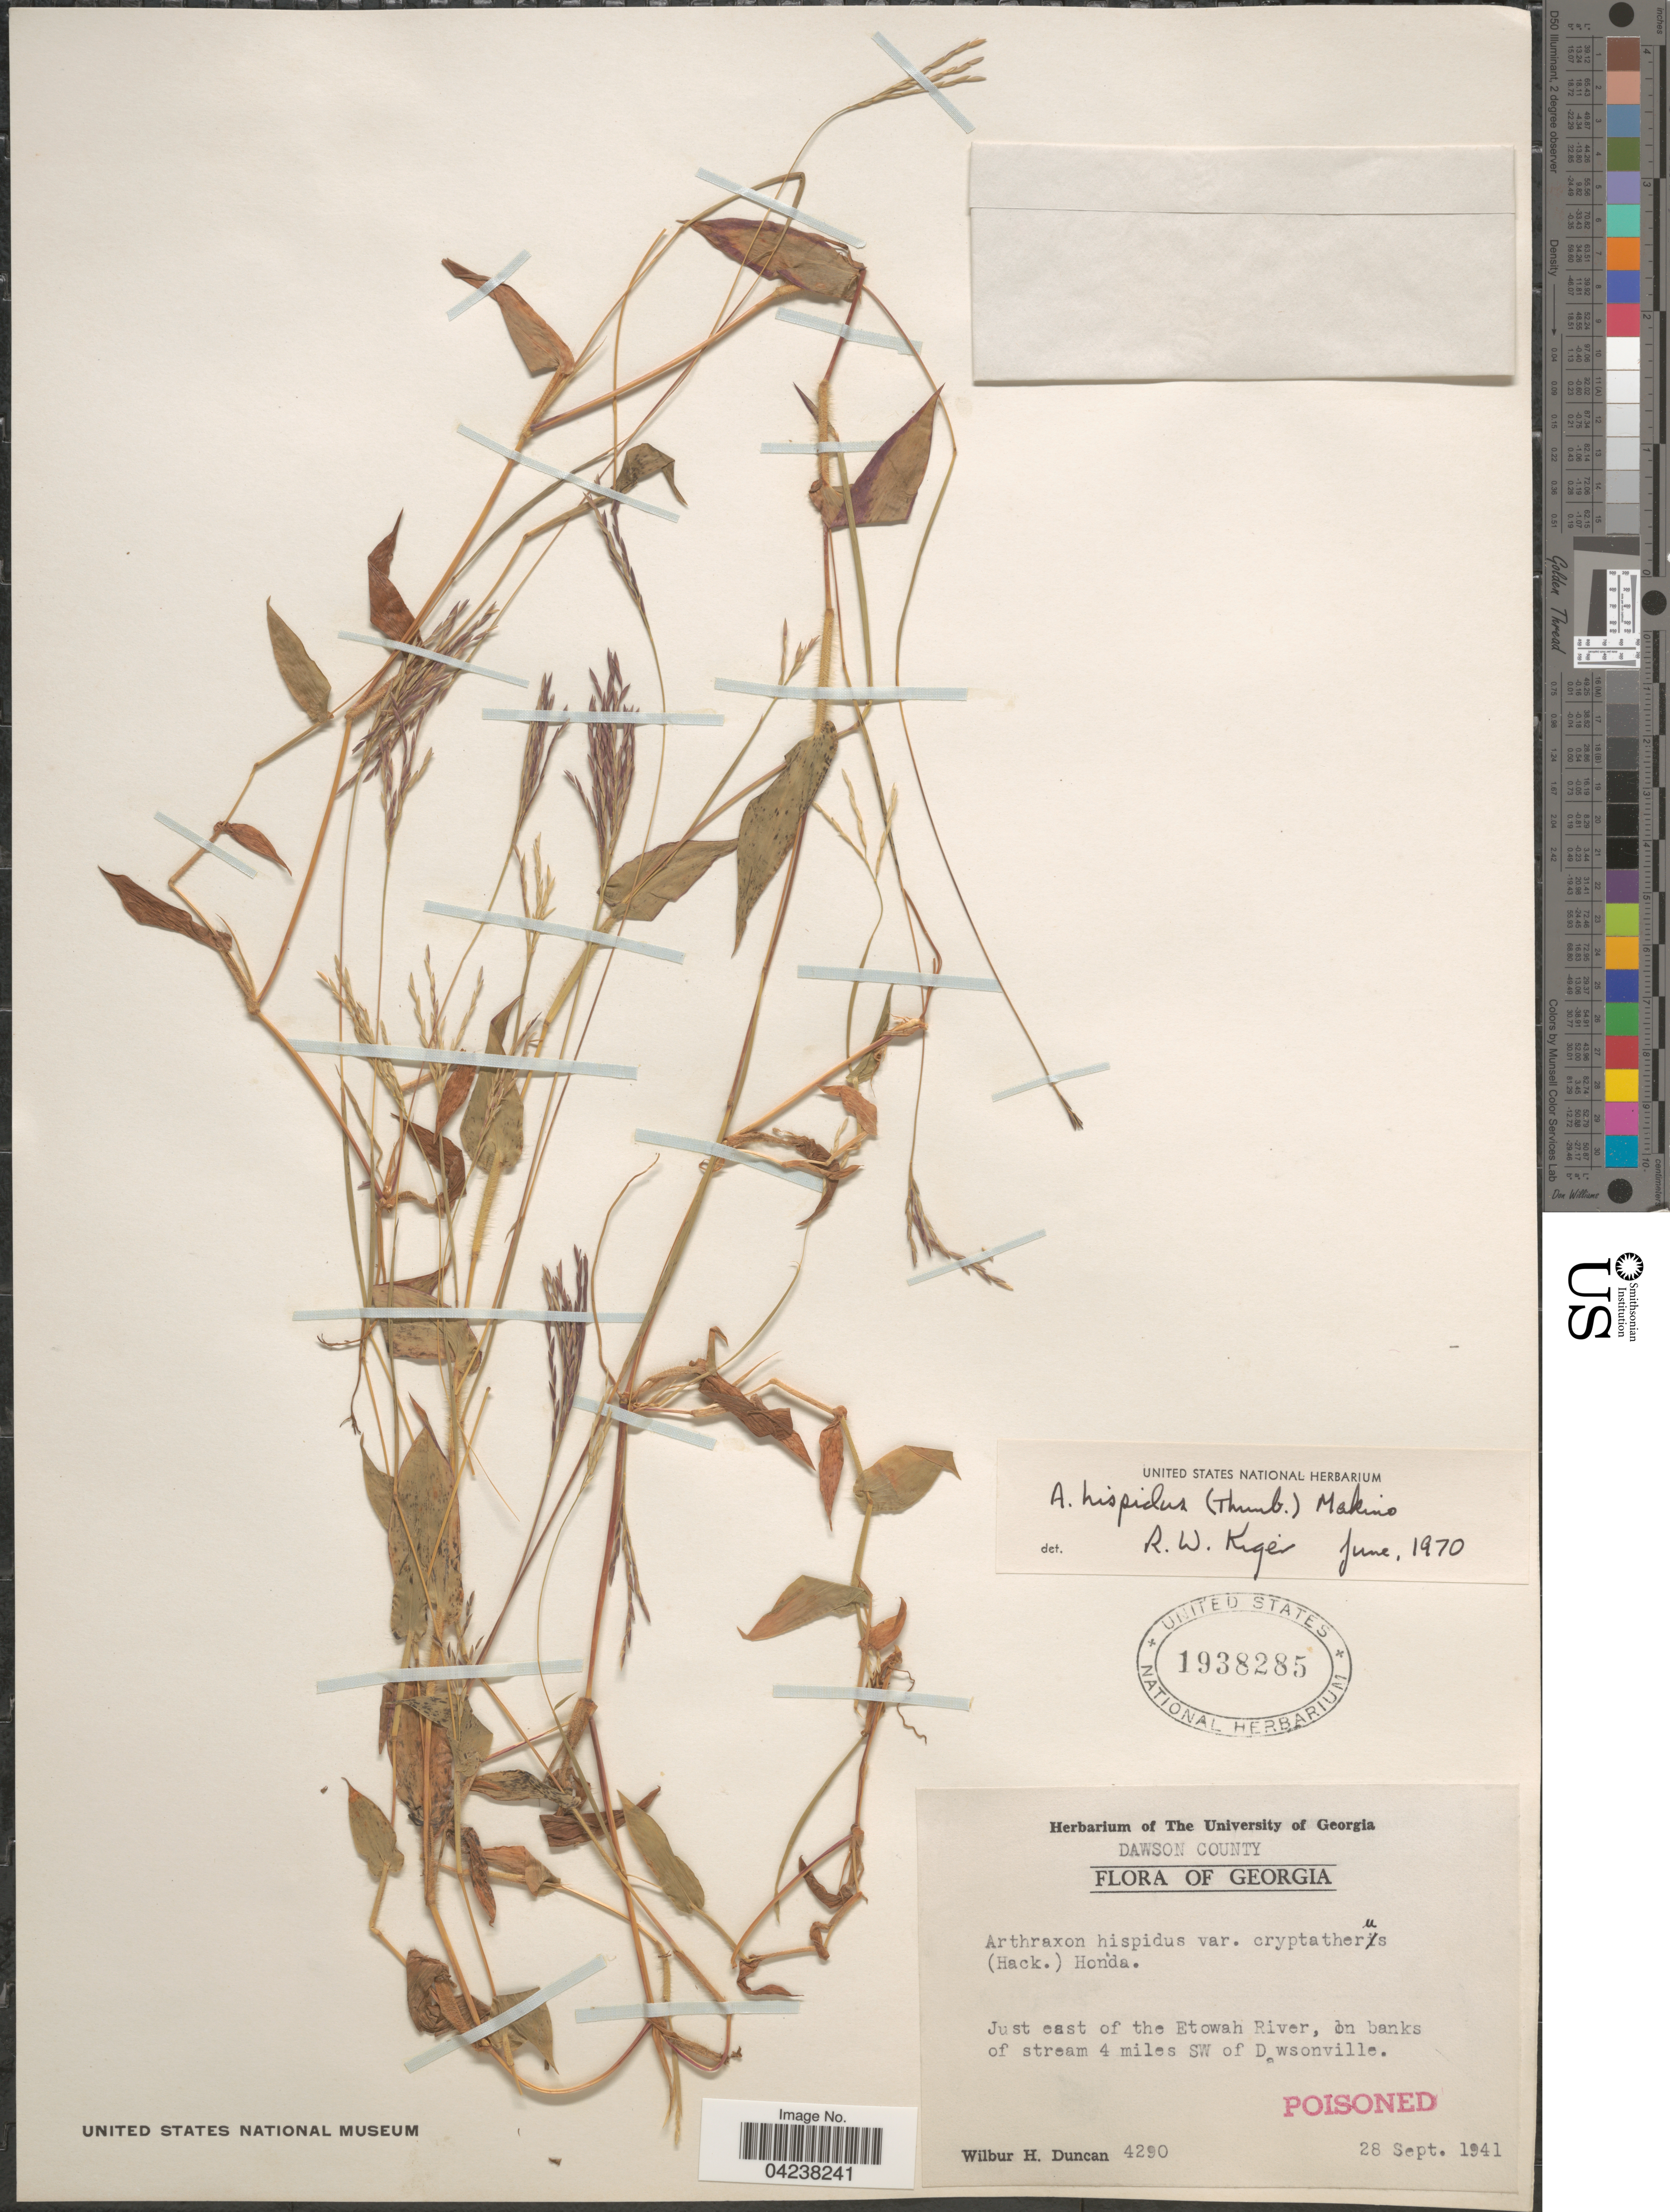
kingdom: Plantae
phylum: Tracheophyta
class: Liliopsida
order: Poales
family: Poaceae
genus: Arthraxon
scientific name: Arthraxon hispidus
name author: (Thunb.) Makino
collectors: W. H. Duncan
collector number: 4290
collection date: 1941-09-28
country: United States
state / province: Georgia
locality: Dawson County. Just east of the Etowah River, on banks of stream 4 miles SW of Dawsonville.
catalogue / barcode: US 1938285